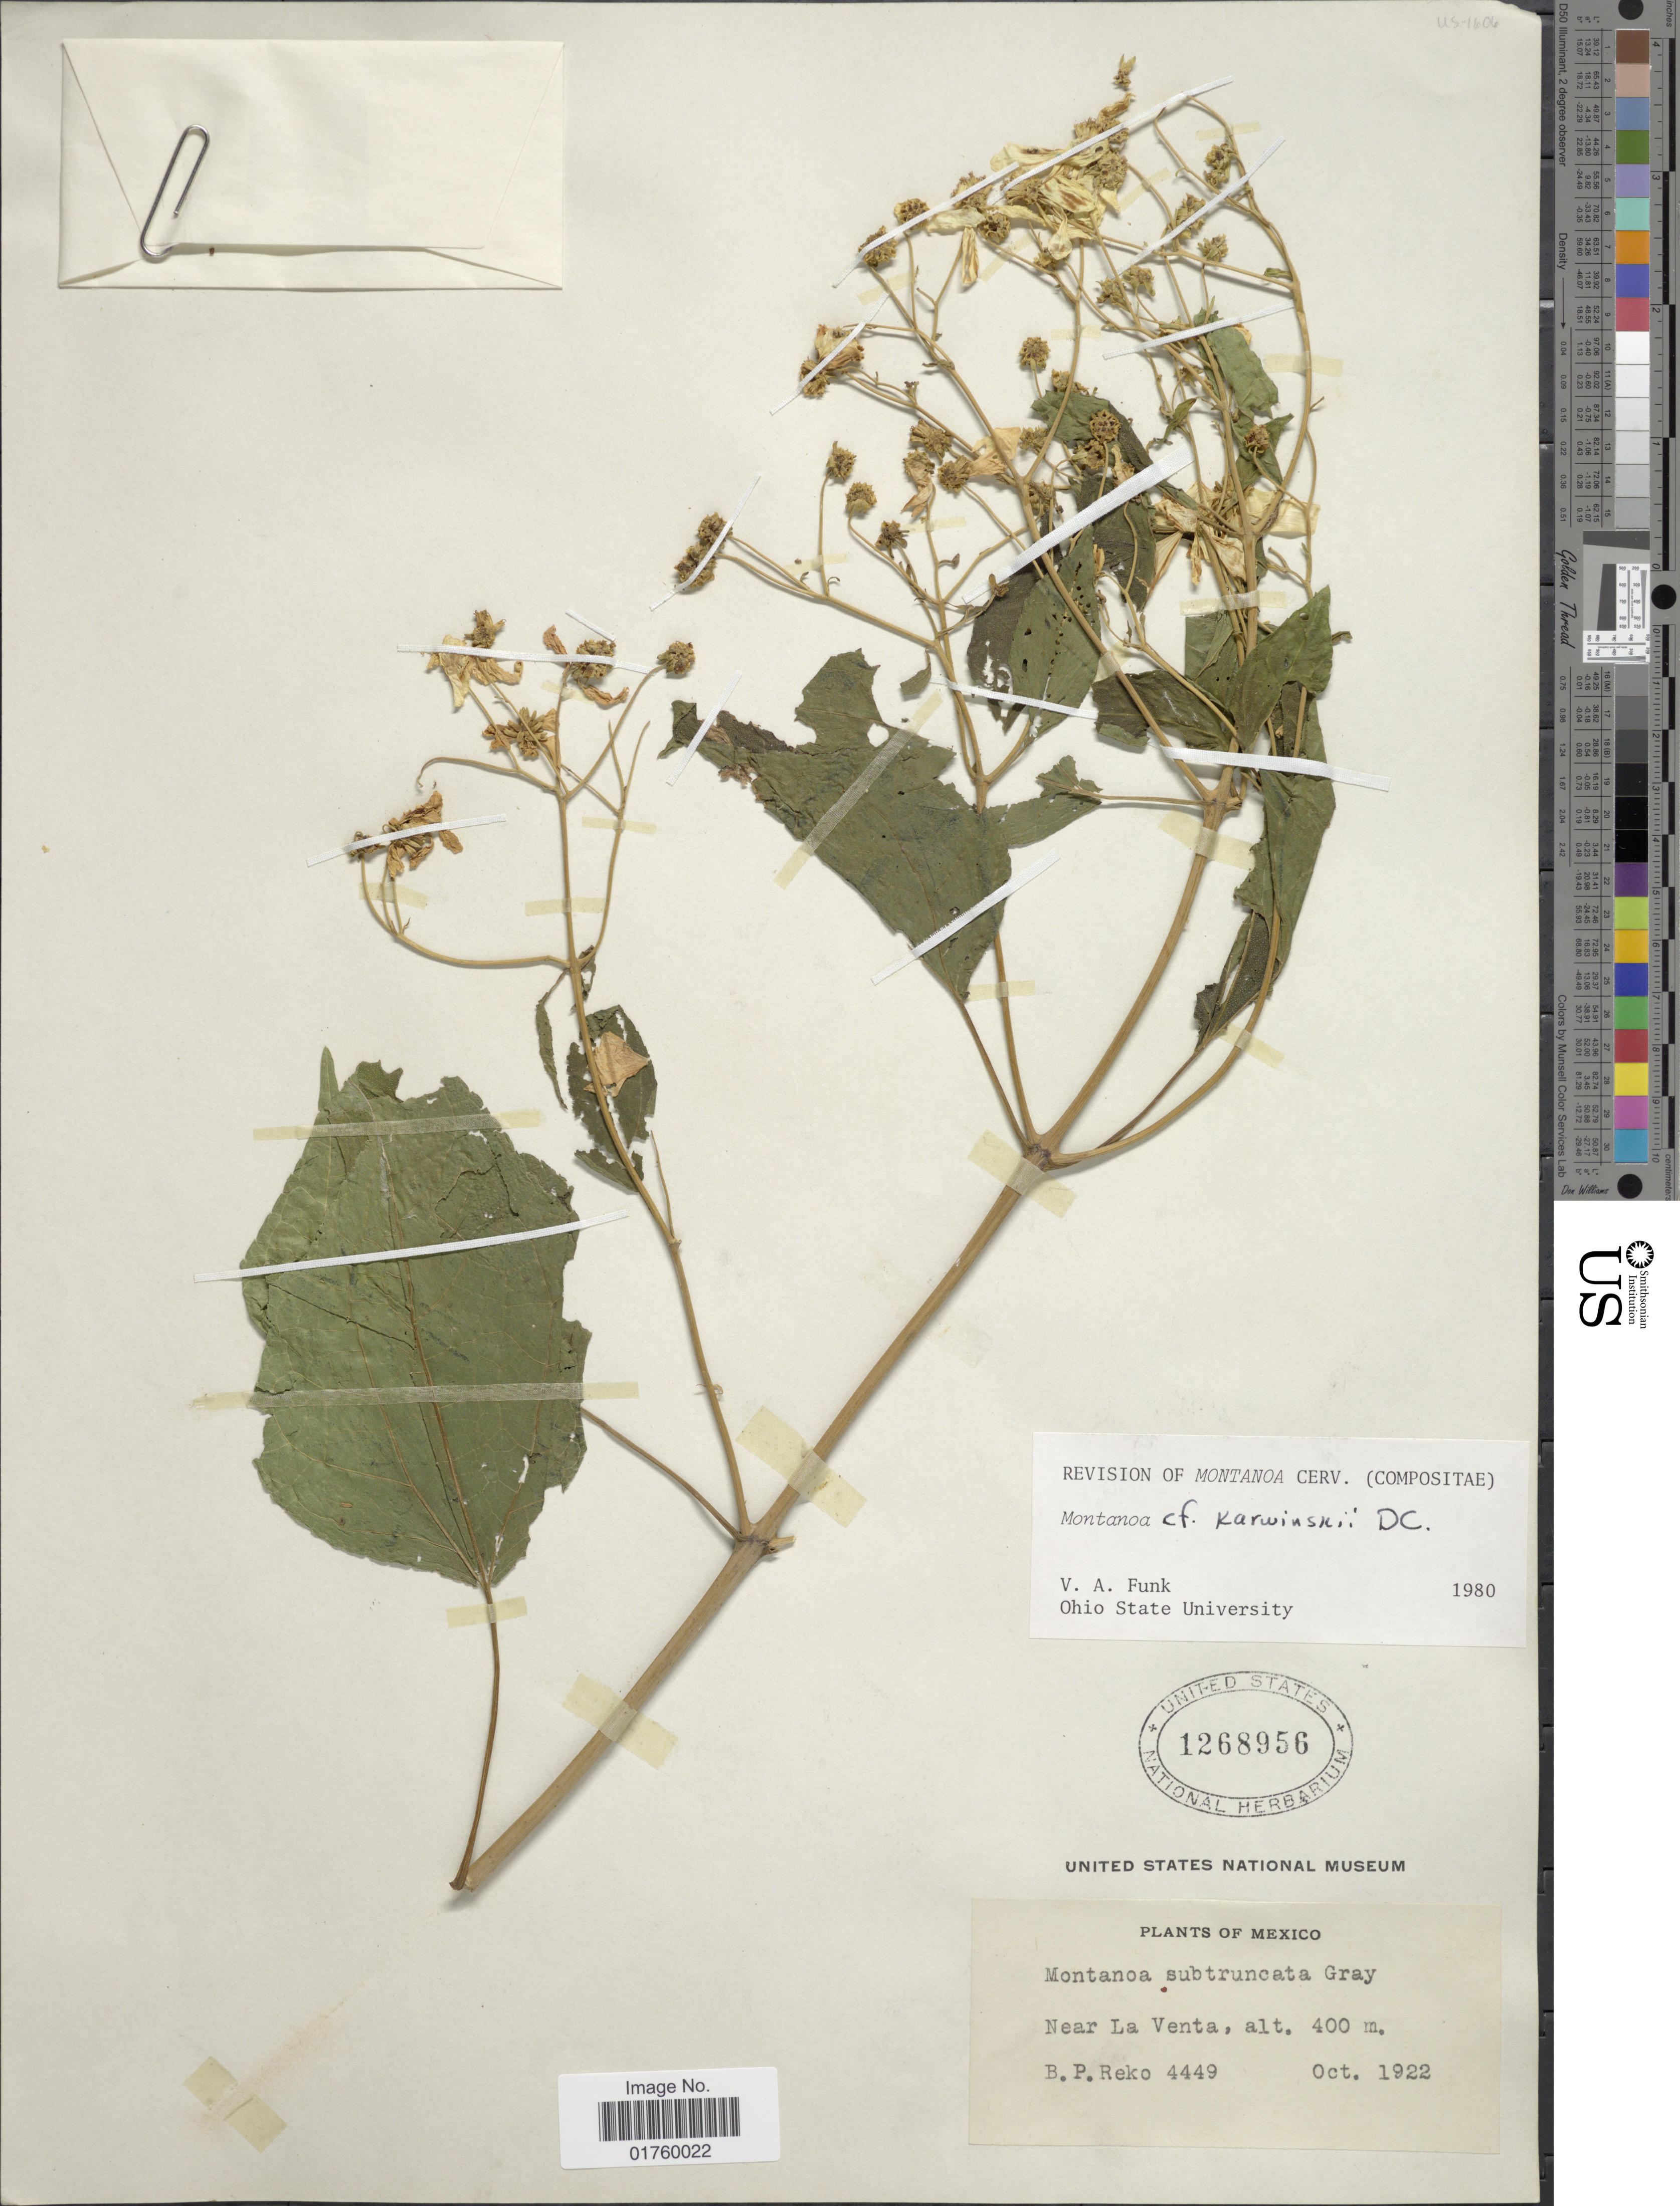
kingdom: Plantae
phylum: Tracheophyta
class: Magnoliopsida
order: Asterales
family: Asteraceae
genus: Montanoa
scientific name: Montanoa karwinskii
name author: DC.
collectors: B. P. Reko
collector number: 4449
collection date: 1922-10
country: Mexico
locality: Near La Venta.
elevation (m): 400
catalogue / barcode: US 1268956